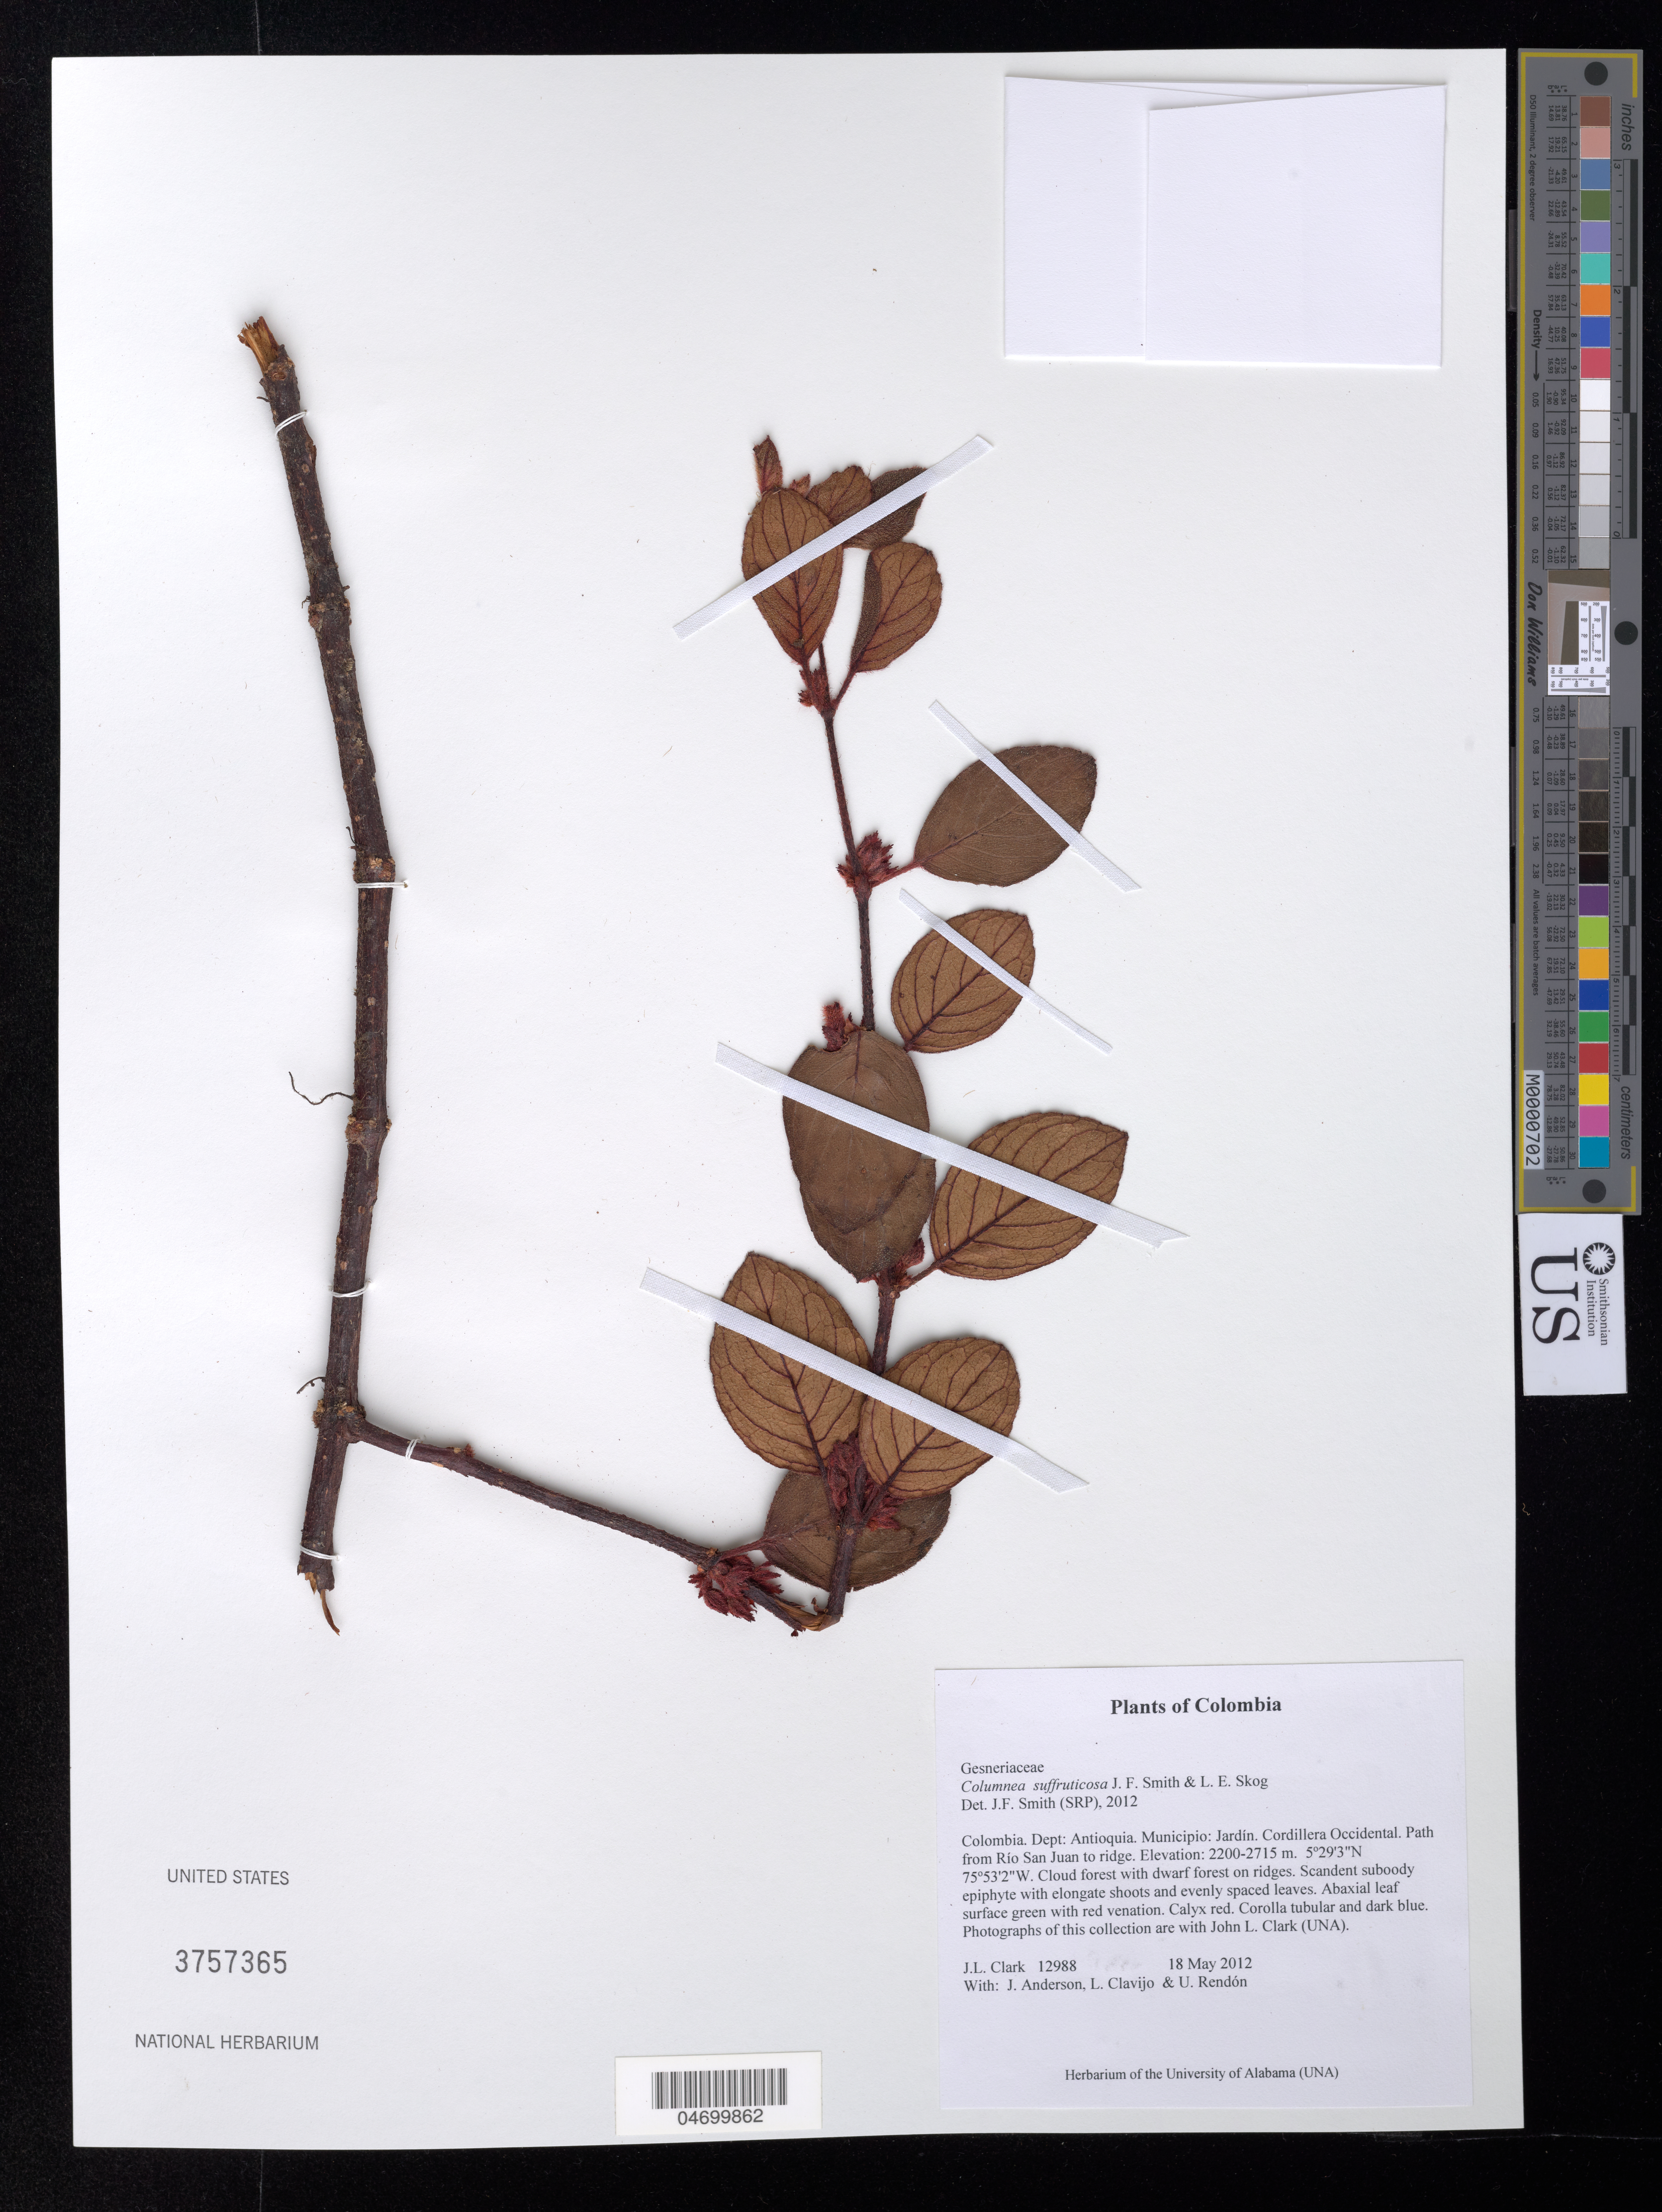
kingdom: Plantae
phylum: Tracheophyta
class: Magnoliopsida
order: Lamiales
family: Gesneriaceae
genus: Columnea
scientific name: Columnea suffruticosa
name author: J.F. Sm. & L.E. Skog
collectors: J. L. Clark, J. Anderson, L. Clavijo & U. Rendón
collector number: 12988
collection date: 2012-05-18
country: Colombia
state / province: Antioquia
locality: Dept: Antioquia. Municipio: Jardín. Cordillera Occidental. Path from Río San Juan to ridge.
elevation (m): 2200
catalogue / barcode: US 3757365